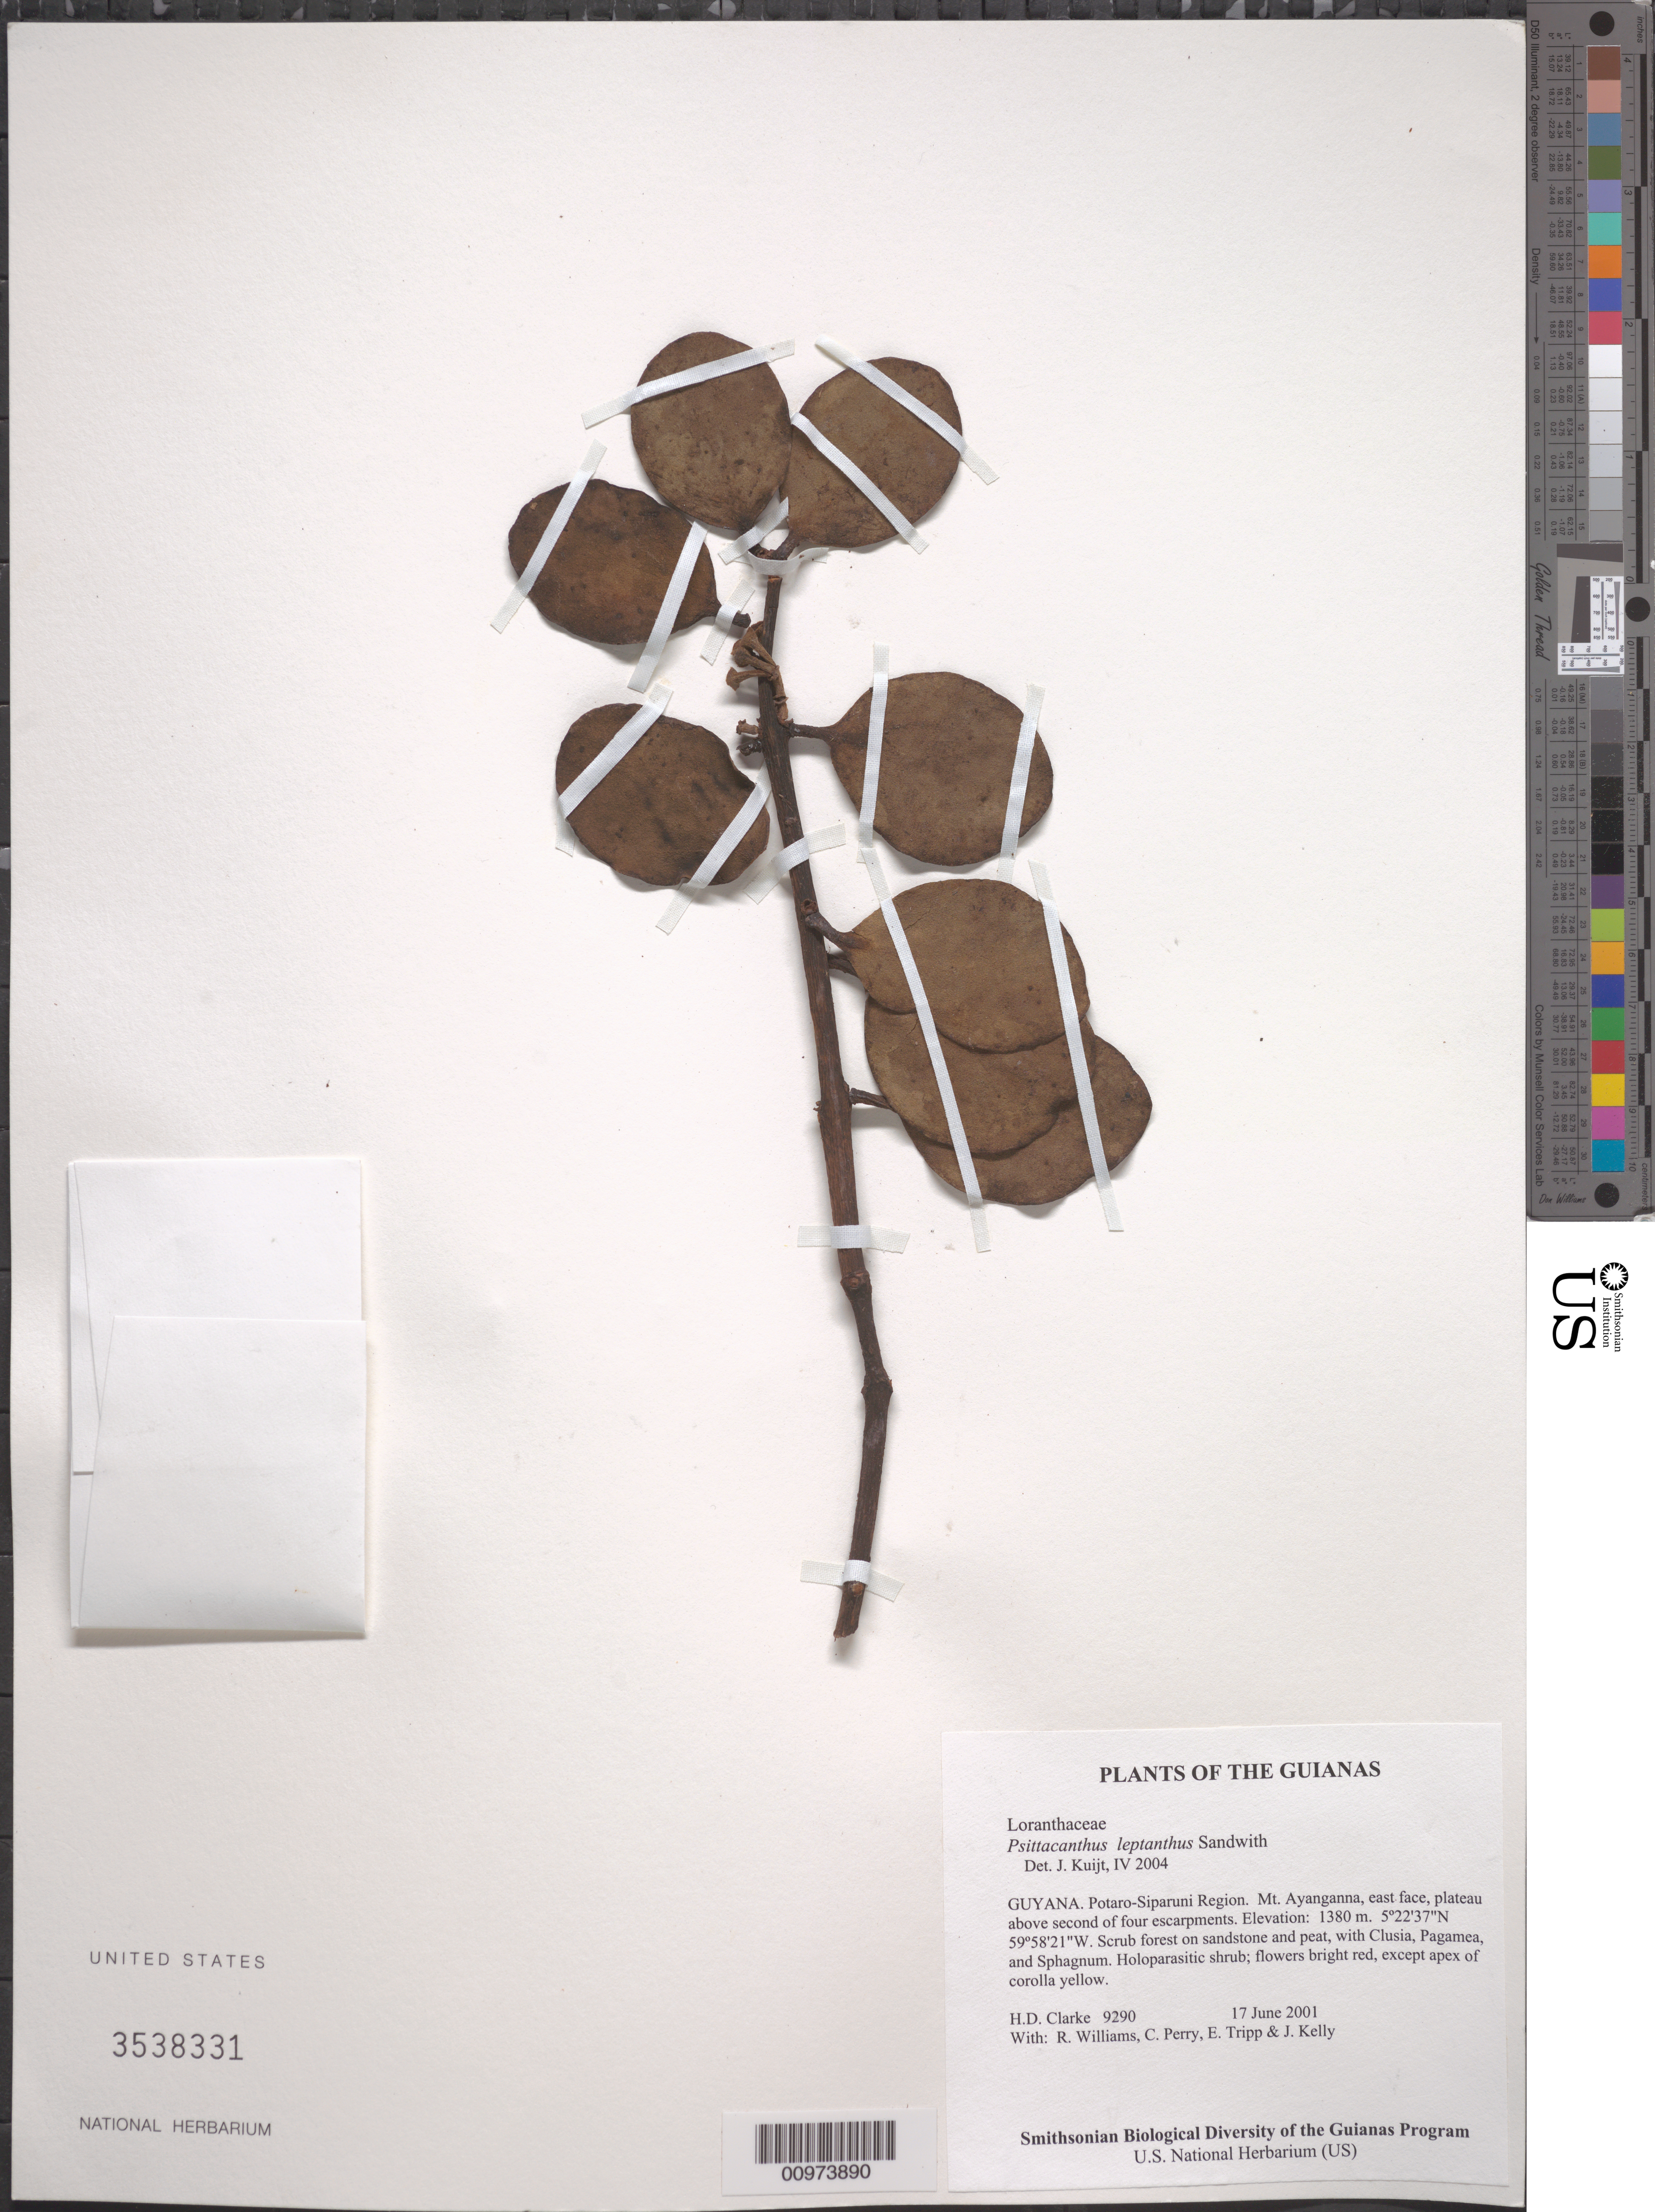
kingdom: Plantae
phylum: Tracheophyta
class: Magnoliopsida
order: Santalales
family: Loranthaceae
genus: Psittacanthus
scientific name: Psittacanthus leptanthus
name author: A.C. Sm.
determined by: Kuijt, Job, (CANADA)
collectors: H. D. Clarke, R. Williams, C. Perry, E. Tripp & J. Kelly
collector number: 9290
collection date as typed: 17 June 2001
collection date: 2001-06-17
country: Guyana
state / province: Potaro-Siparuni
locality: Mt. Ayanganna, east face, plateau above second of four escarpments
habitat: Scrub forest on sandstone and peat, with Clusia, Pagamea, and Sphagnum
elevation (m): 1380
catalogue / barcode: US 3538331